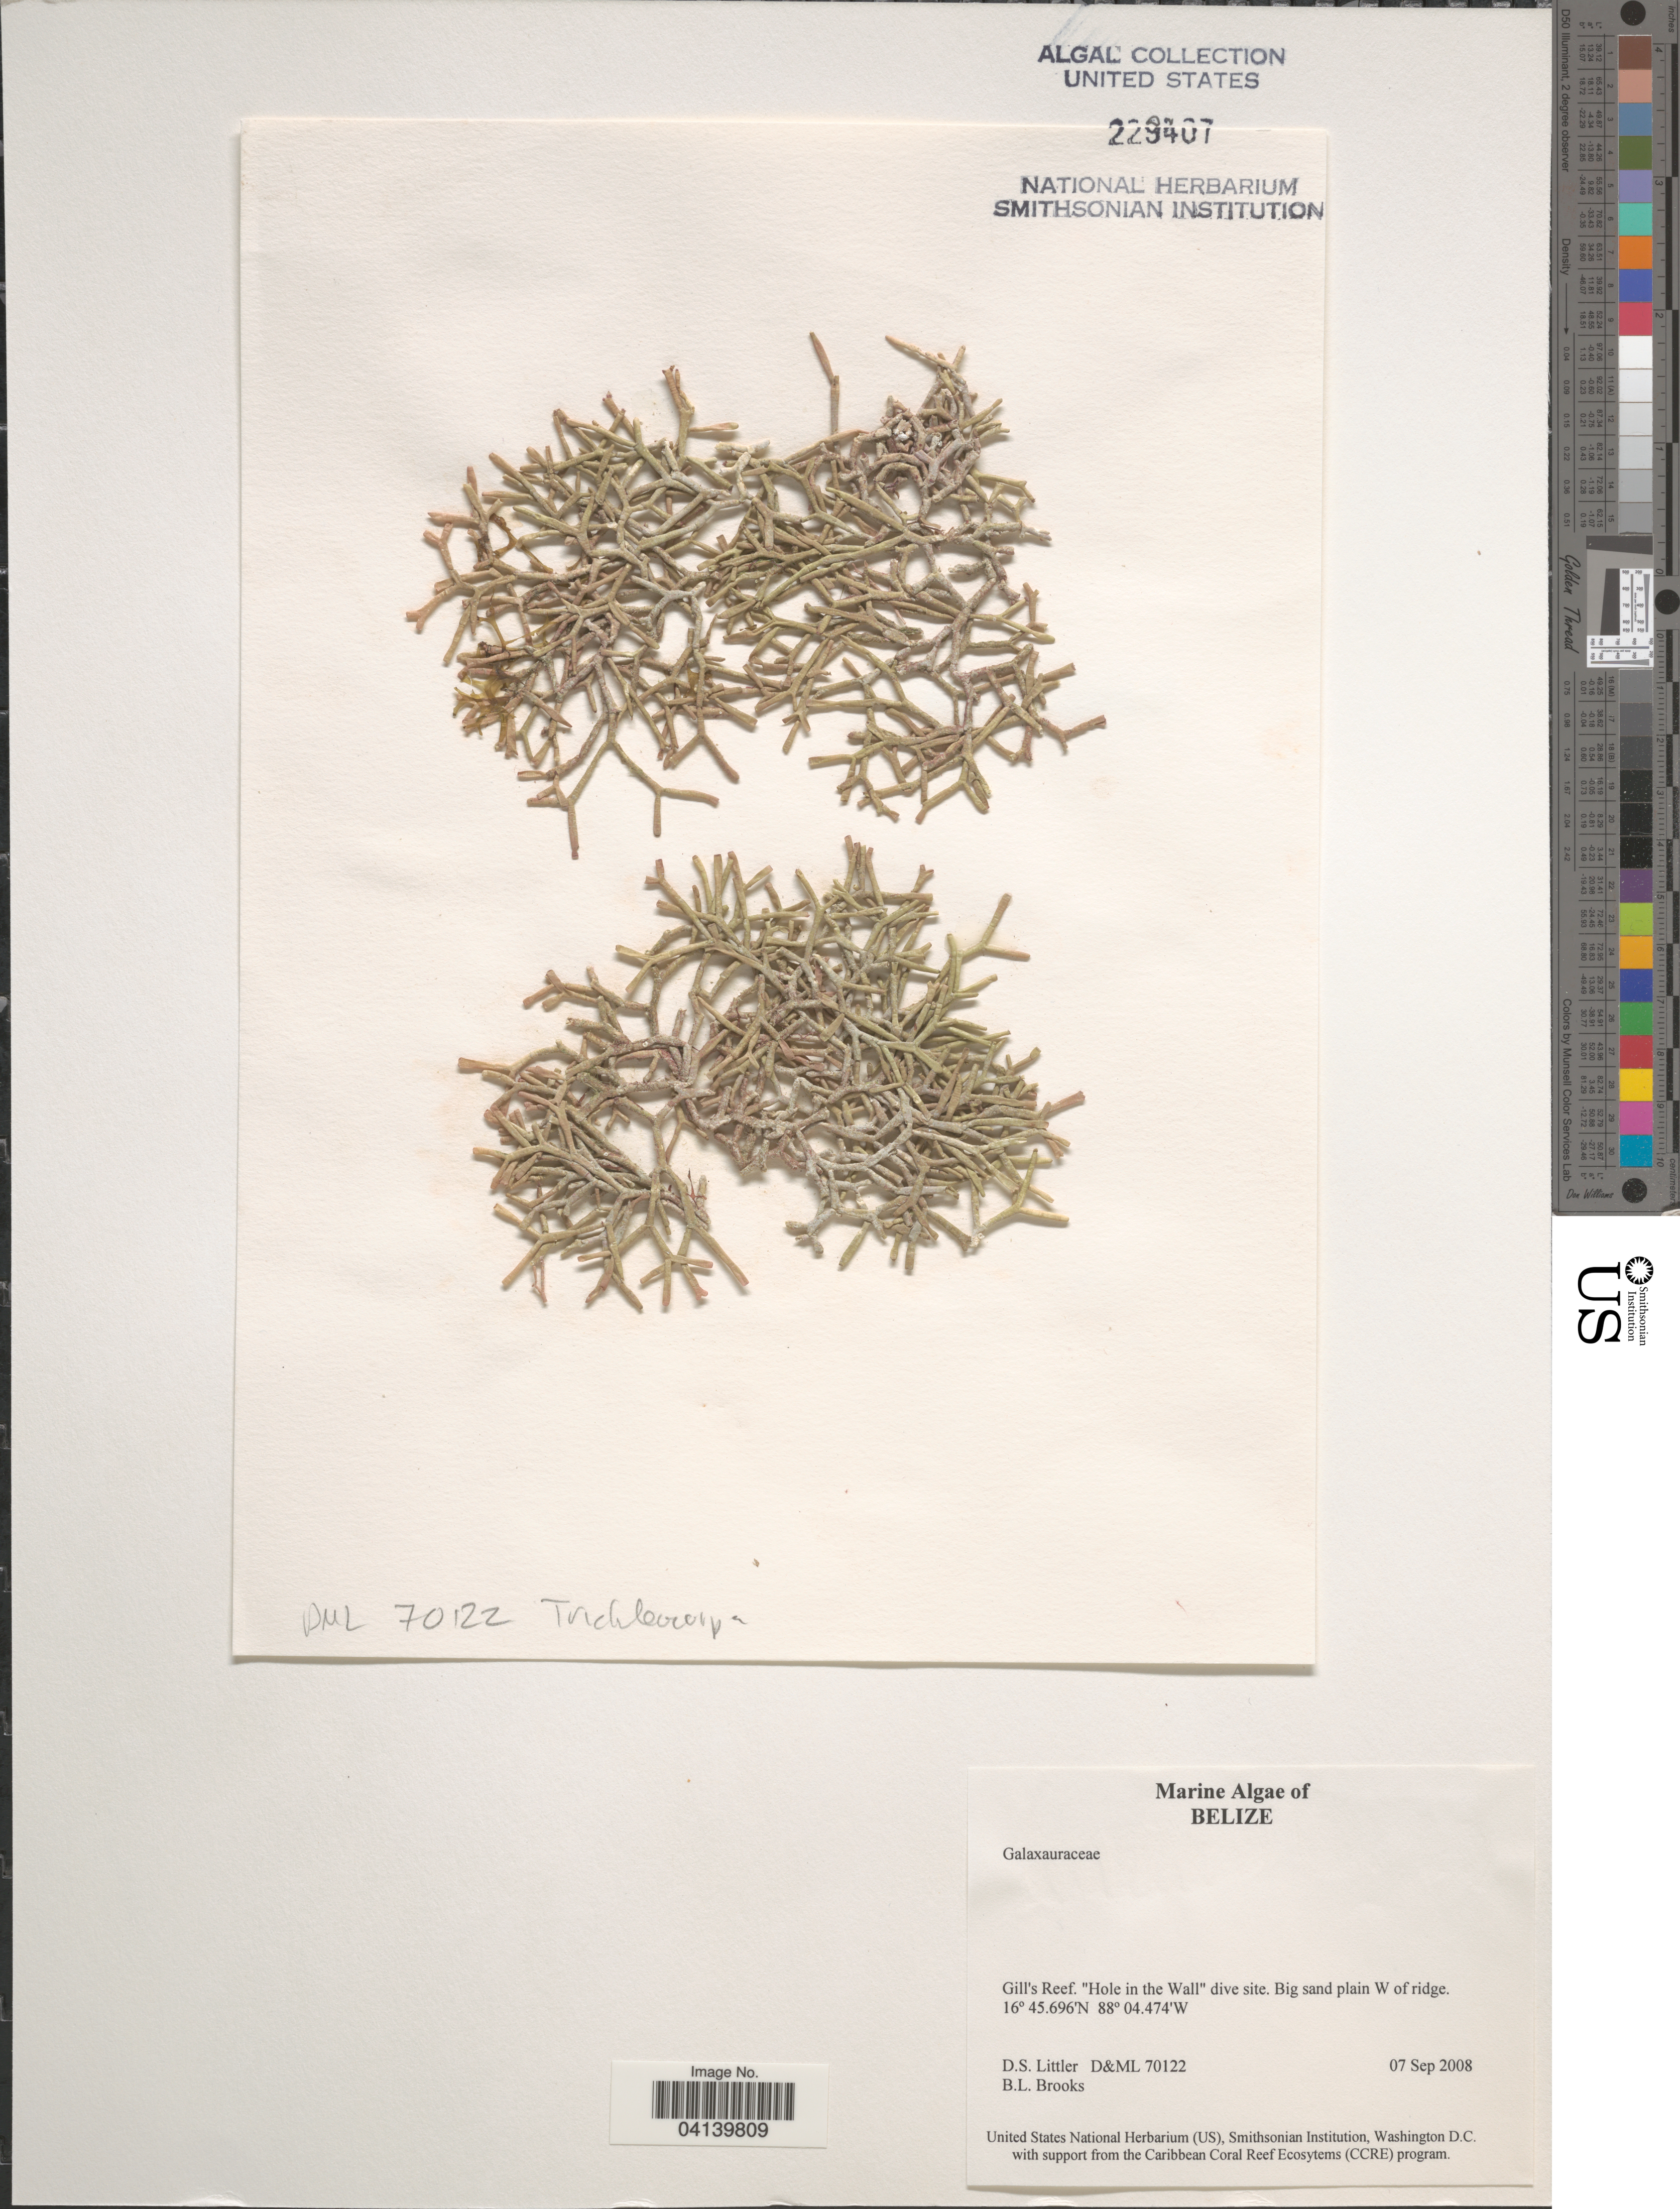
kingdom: Plantae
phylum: Rhodophyta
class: Florideophyceae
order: Nemaliales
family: Galaxauraceae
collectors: D. S. Littler & B. Brooks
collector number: D&ML 70122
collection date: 2008-09-07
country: Belize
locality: Gill's Reef. "Hole in the Wall" dive site. Big sand plain W of ridge.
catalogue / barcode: US 229407